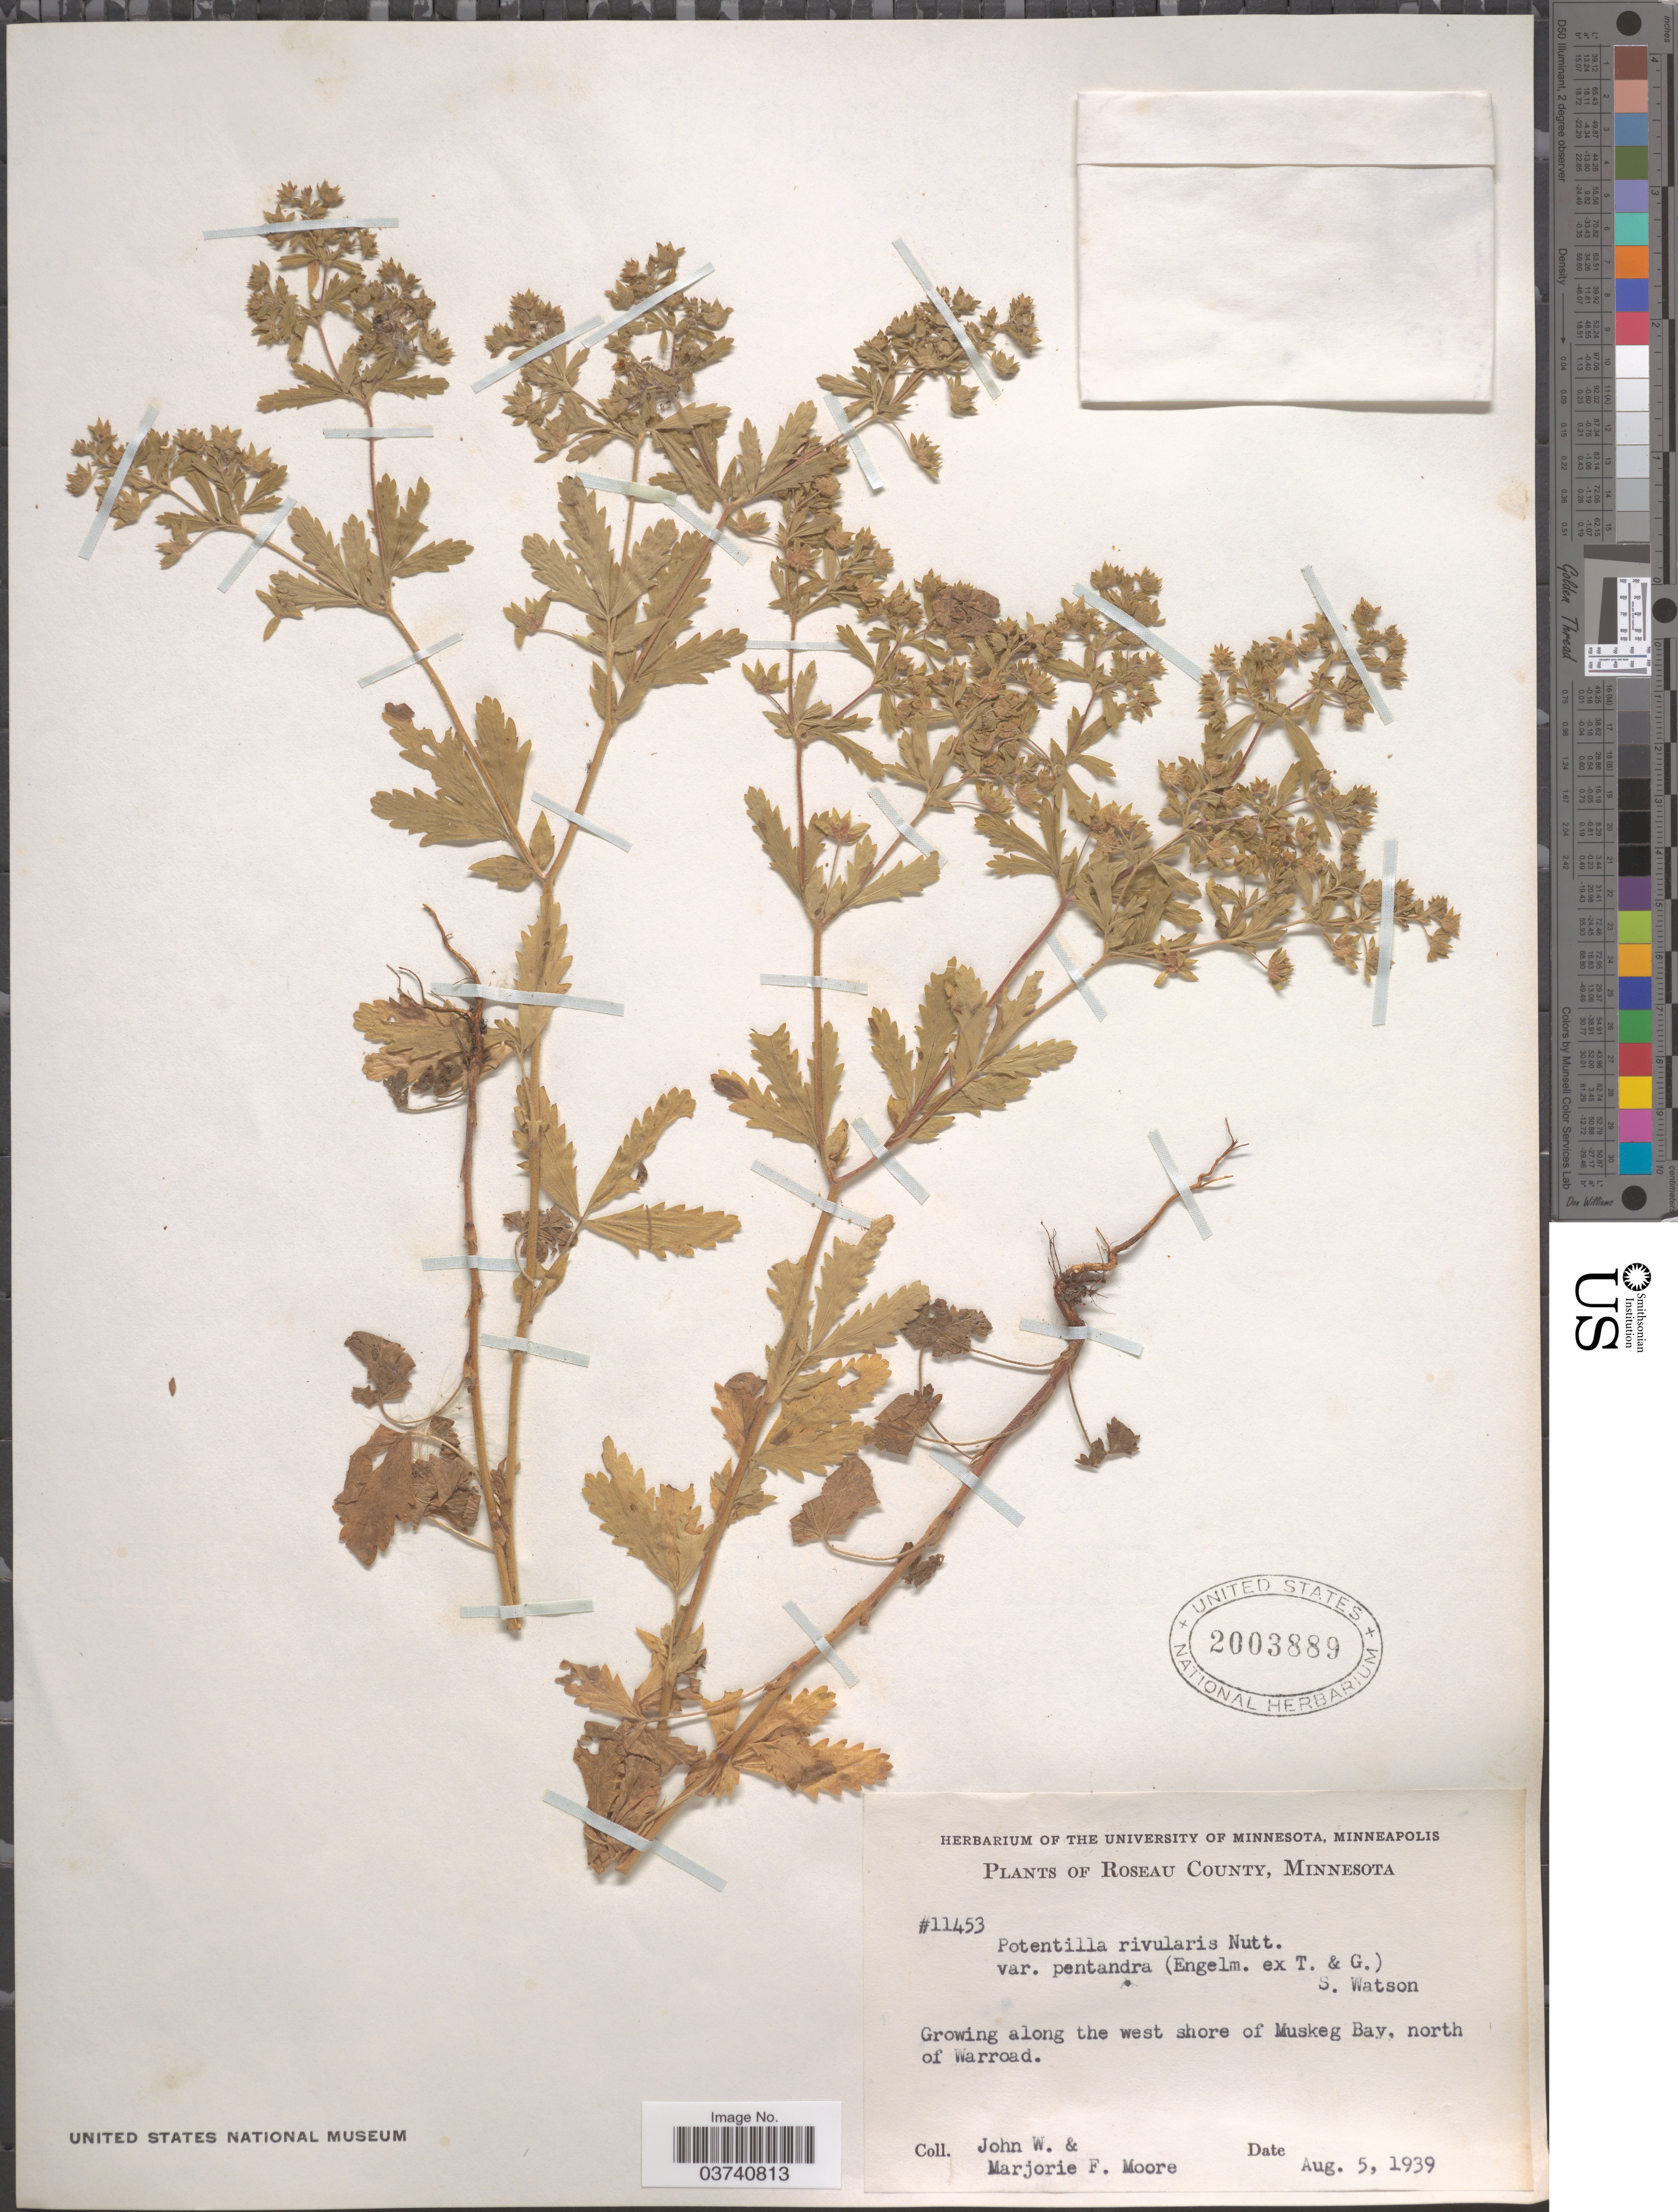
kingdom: Plantae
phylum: Tracheophyta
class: Magnoliopsida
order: Rosales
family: Rosaceae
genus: Potentilla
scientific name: Potentilla pentandra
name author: Engelm.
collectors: J. Moore & M. F. Moore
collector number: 11453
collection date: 1939-08-05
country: United States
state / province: Minnesota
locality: Roseau County. Along the west shore of Muskeg Bay, north of Warroad.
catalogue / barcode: US 2003889